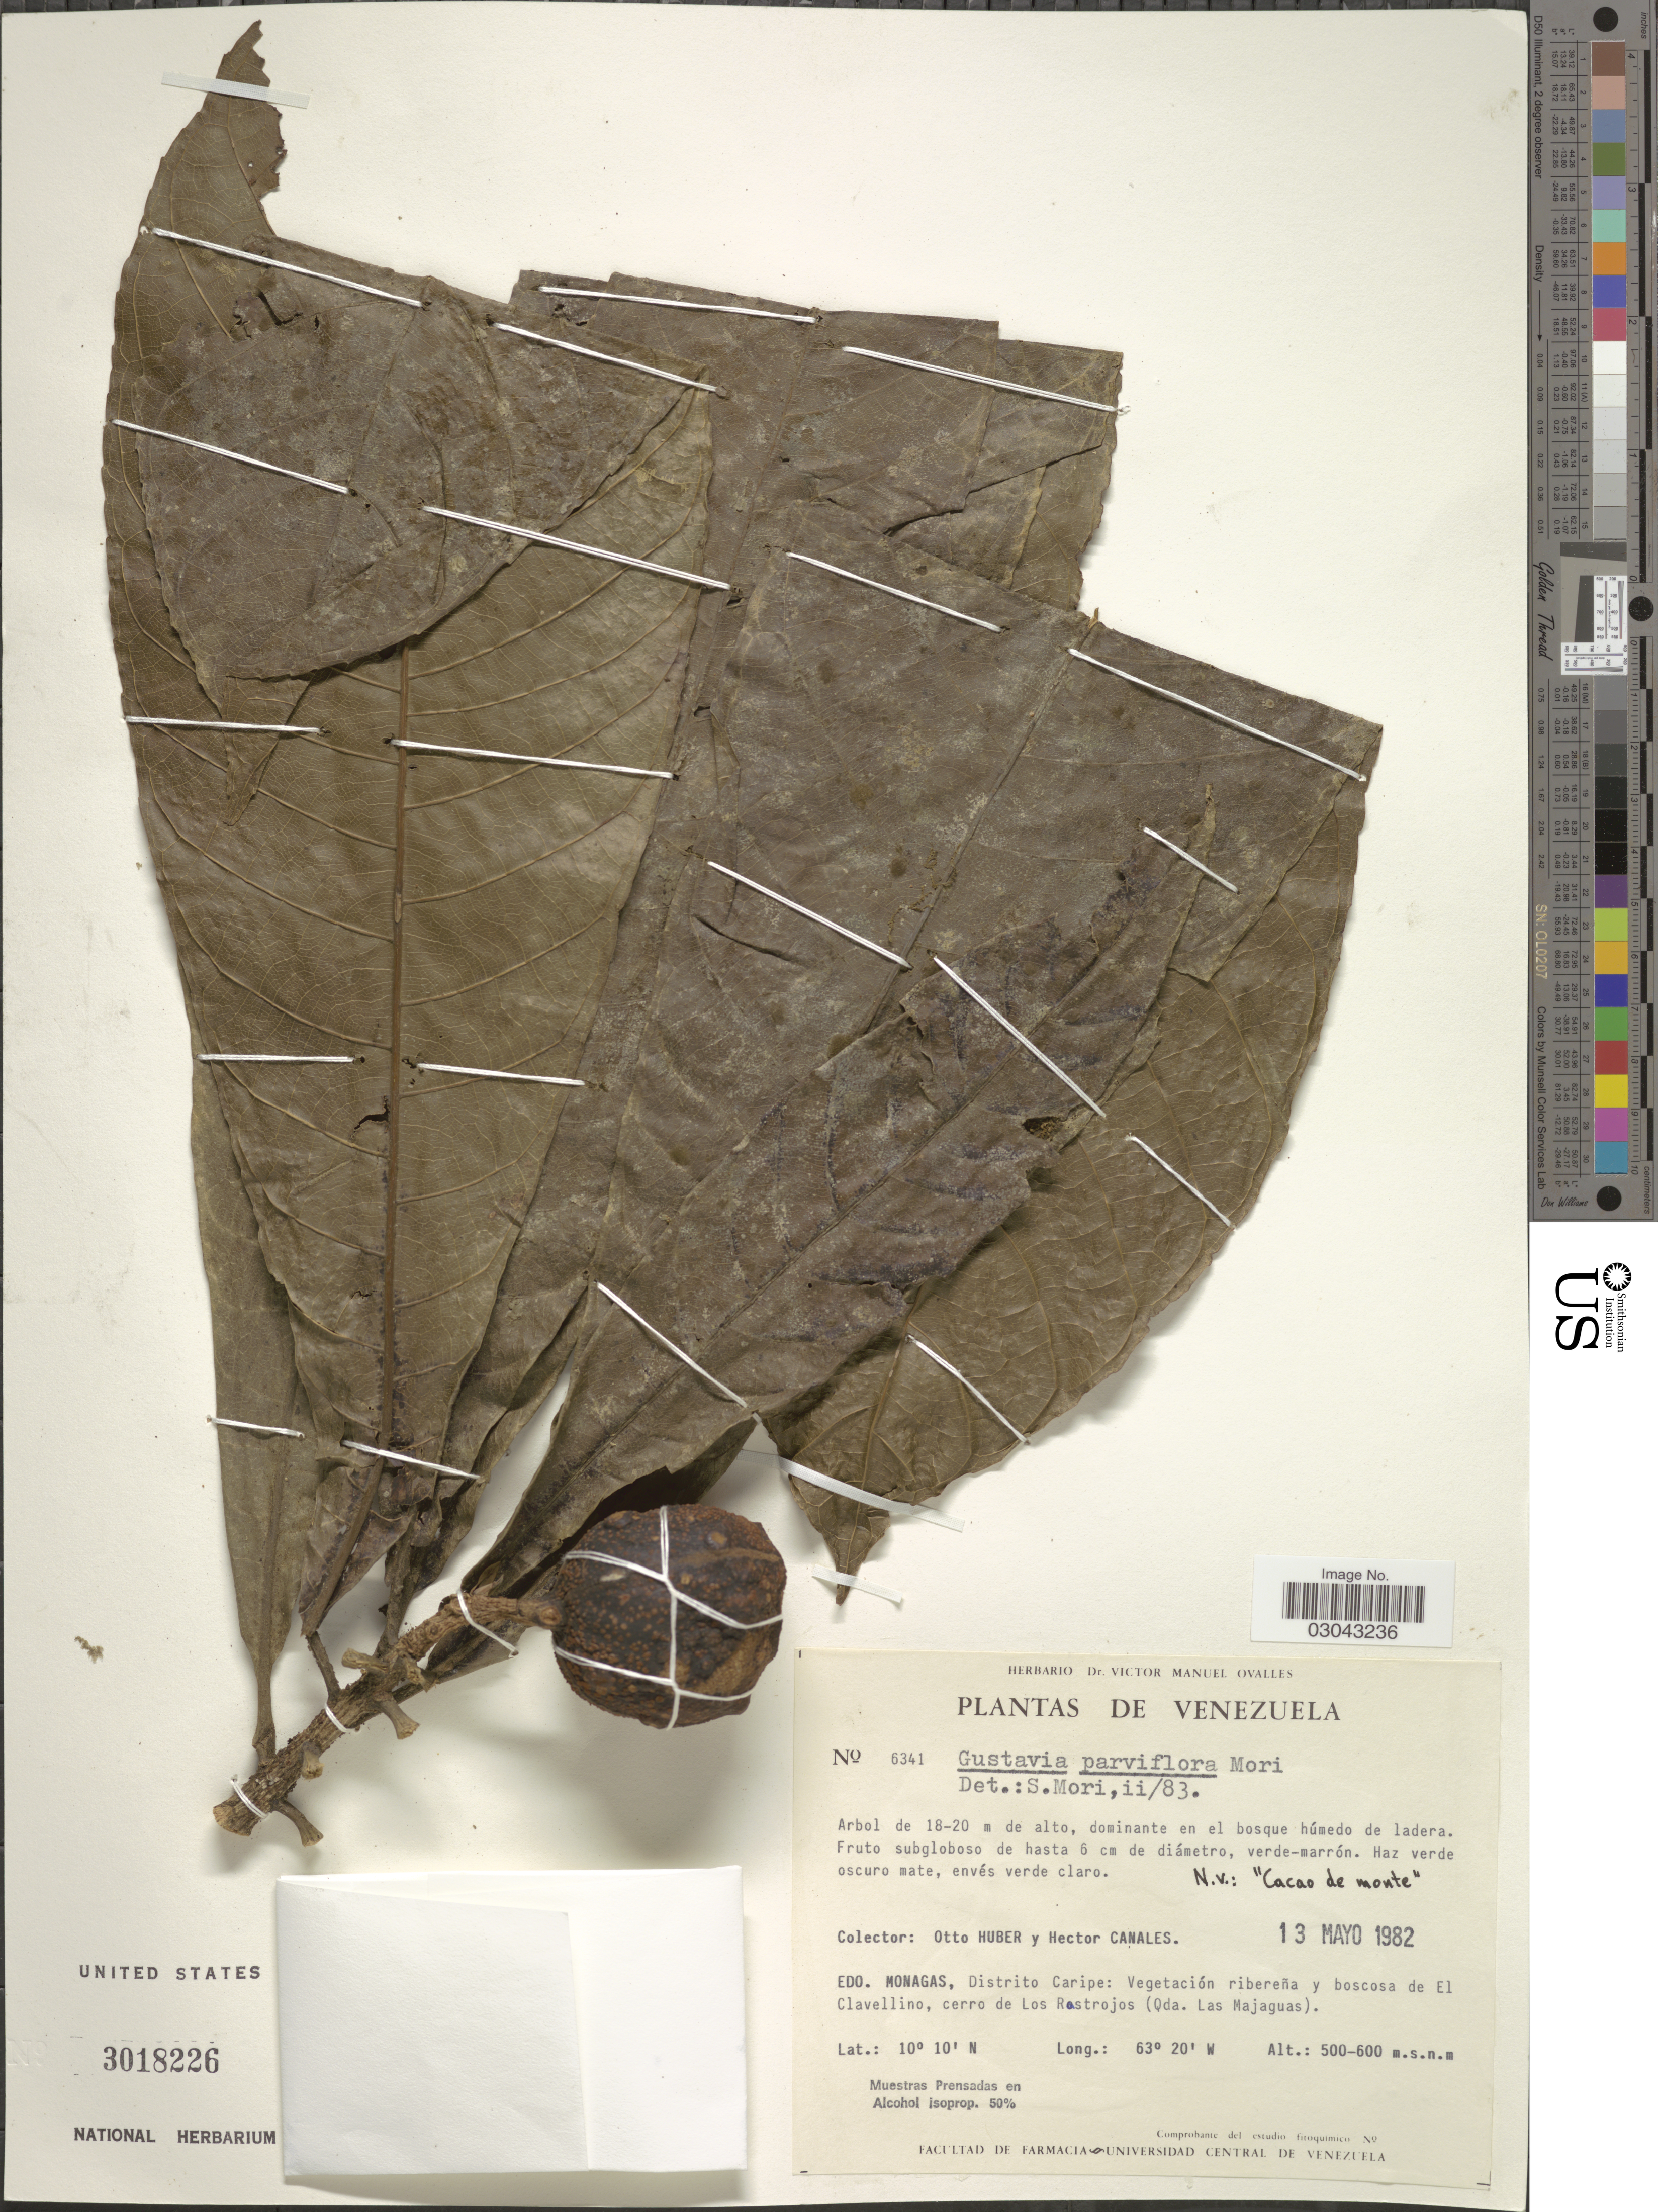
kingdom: Plantae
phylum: Tracheophyta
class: Magnoliopsida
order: Ericales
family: Lecythidaceae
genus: Gustavia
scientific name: Gustavia parviflora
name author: S.A. Mori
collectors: O. Huber & H. Canales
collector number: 6341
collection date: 1982-05-13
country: Venezuela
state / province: Monagas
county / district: Caripe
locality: Vegetación ribereña y boscosa de El Clavellino, cerro de los Rastrojos (Qda. Las Majaguas).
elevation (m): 500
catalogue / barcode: US 3018226